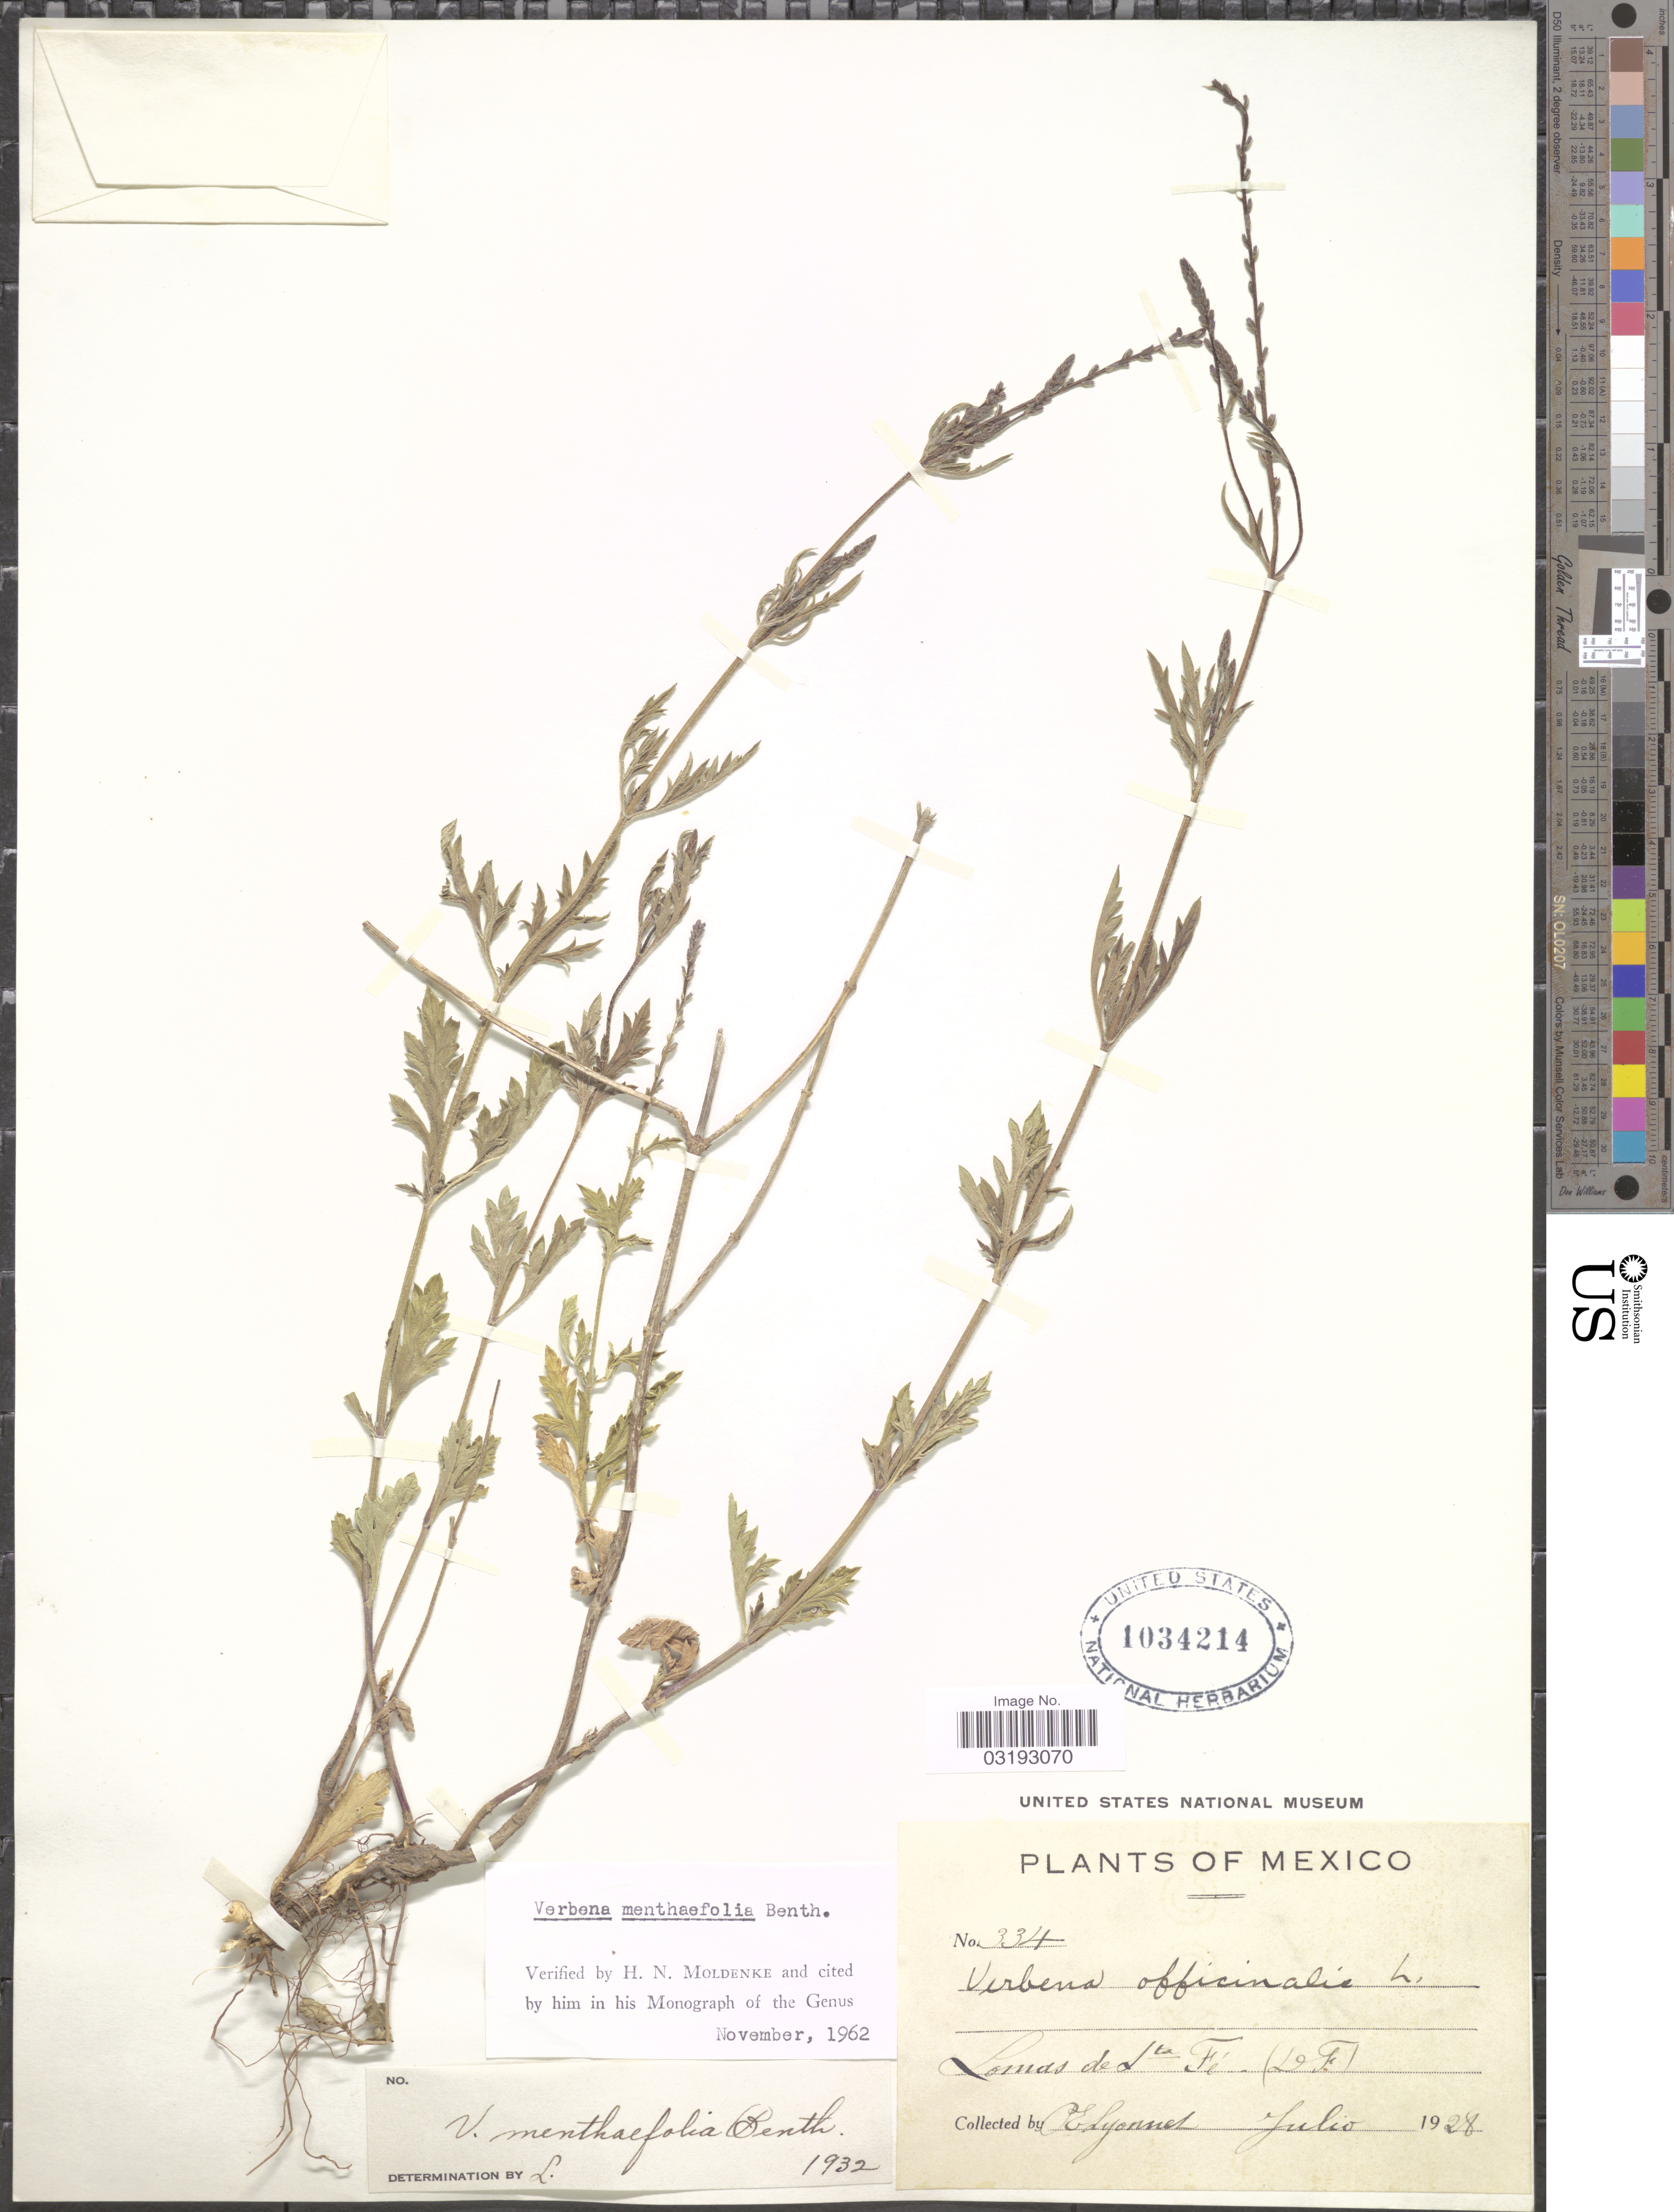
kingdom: Plantae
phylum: Tracheophyta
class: Magnoliopsida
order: Lamiales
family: Verbenaceae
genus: Verbena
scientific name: Verbena menthaefolia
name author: Benth.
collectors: P. Lyonnet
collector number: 334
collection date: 1928-07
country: Mexico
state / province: Distrito Federal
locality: Lomas de Sta Fé.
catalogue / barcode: US 1034214